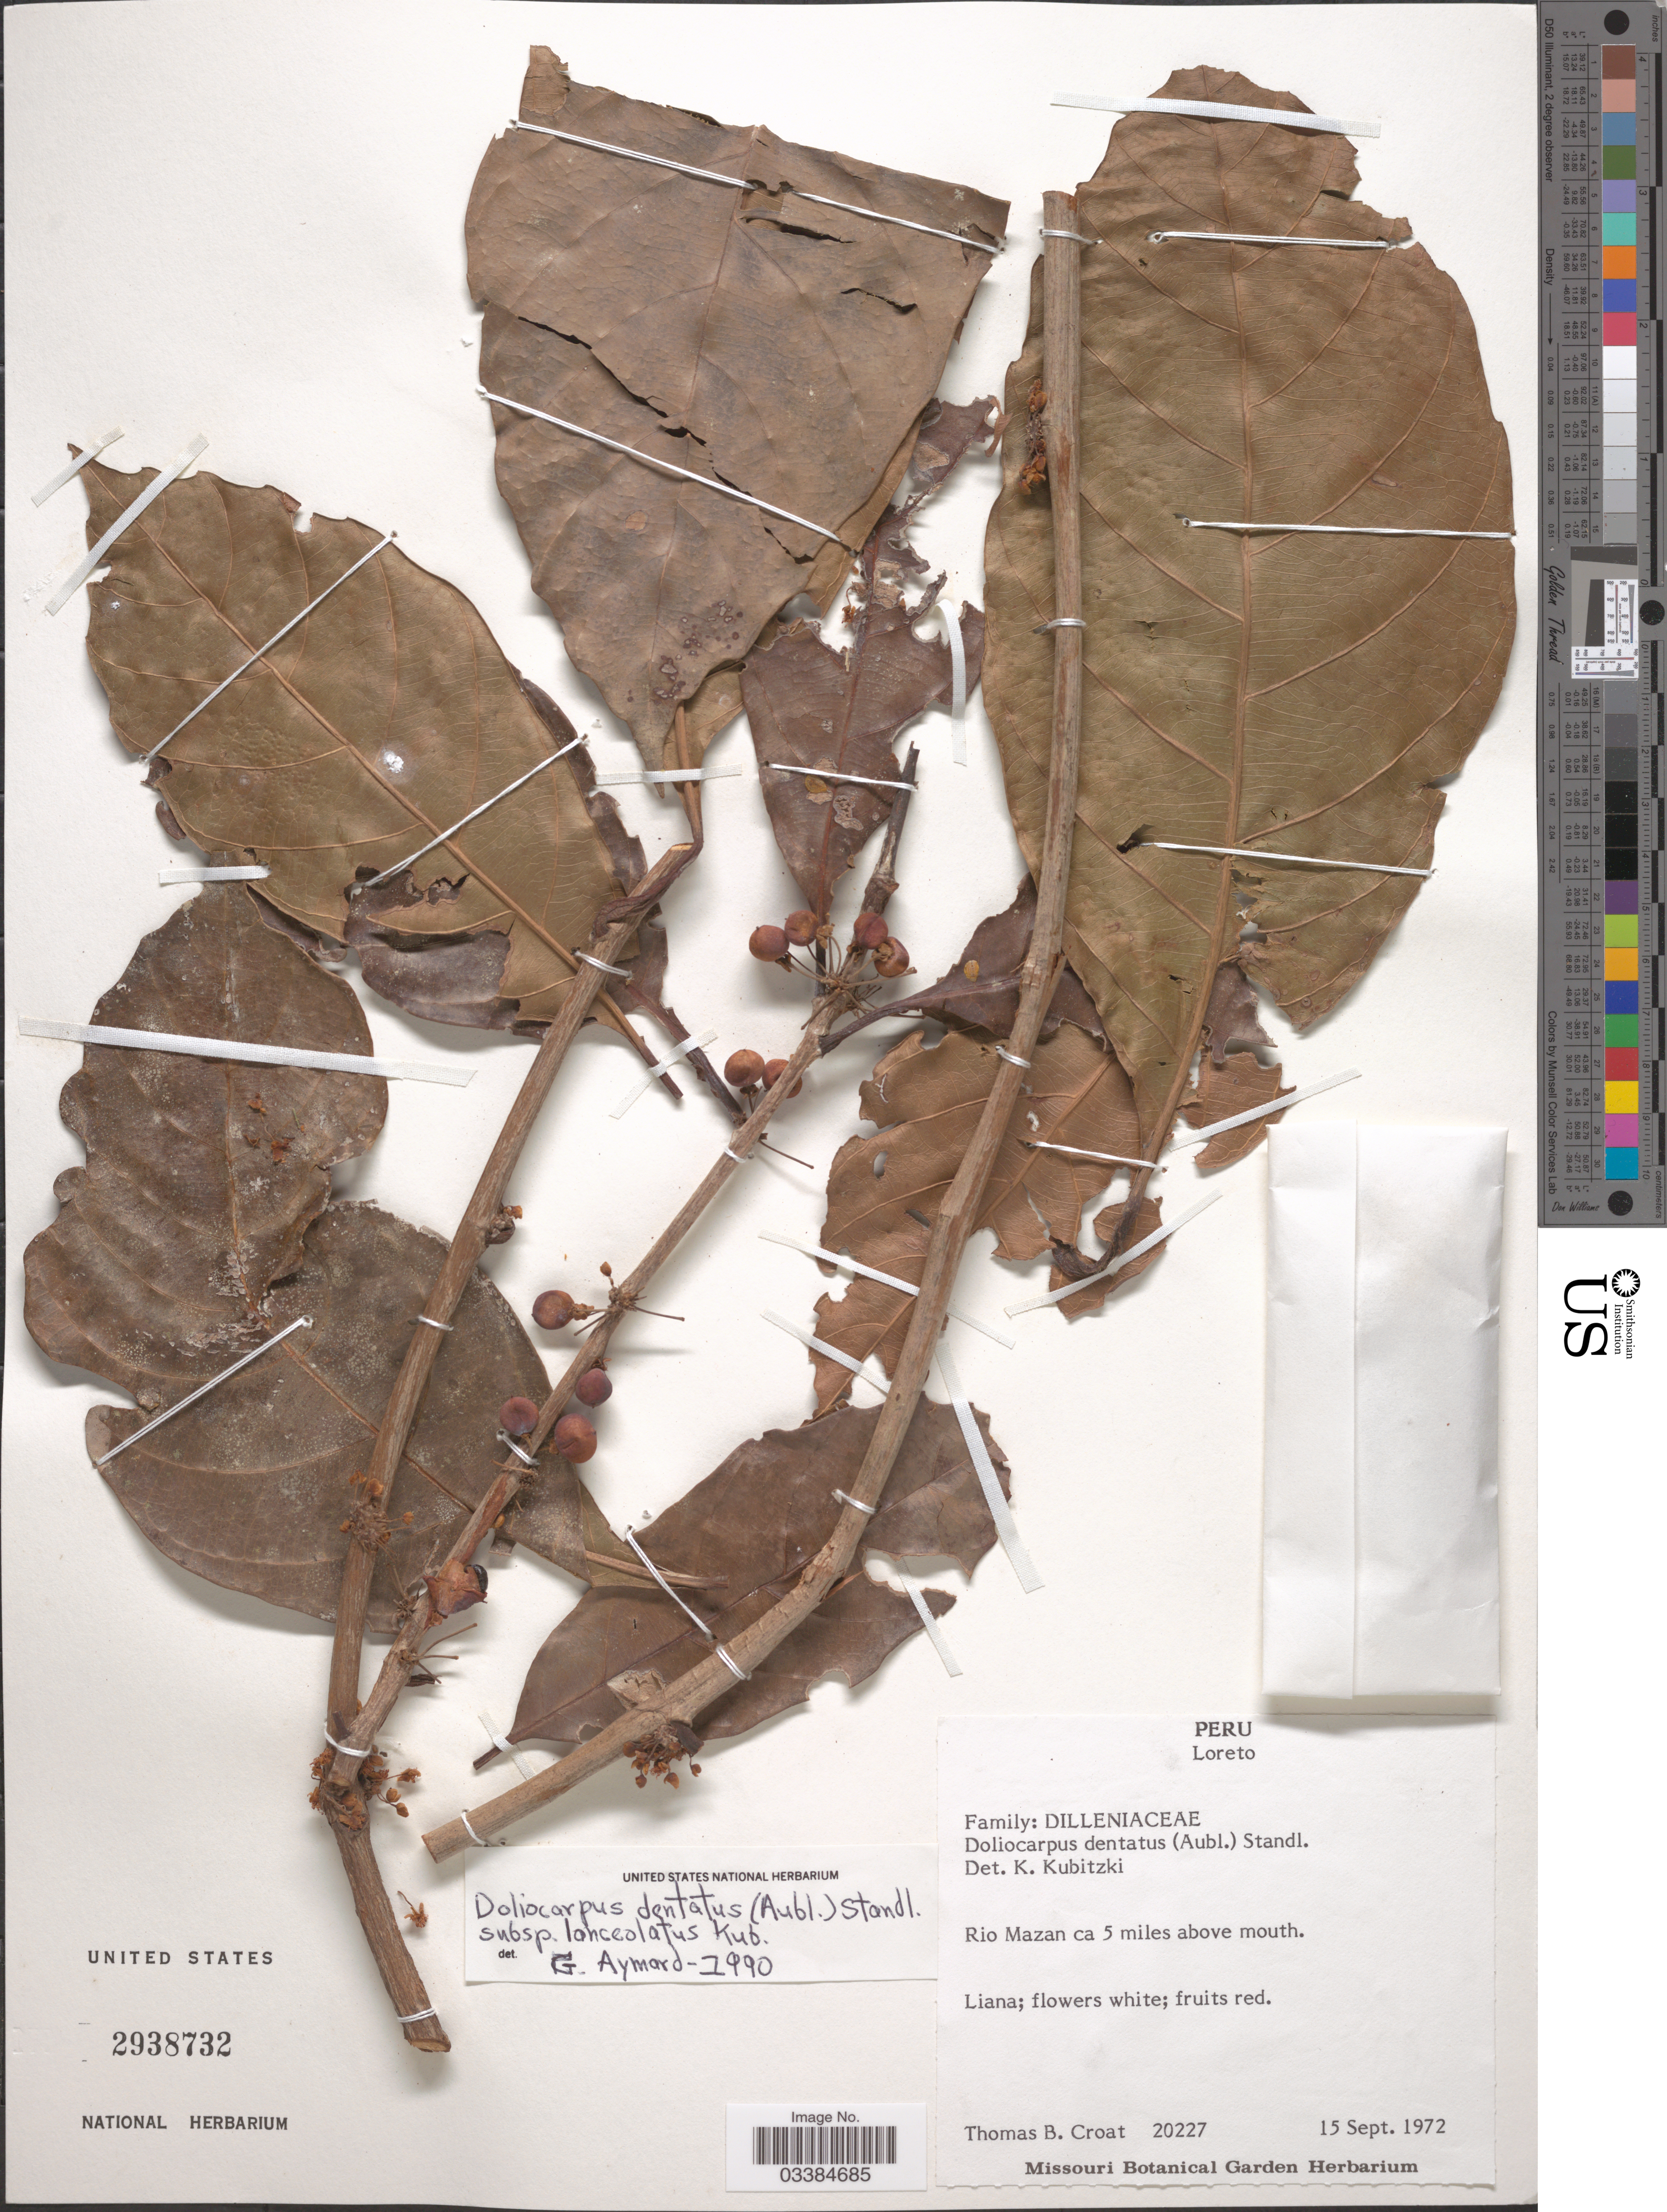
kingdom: Plantae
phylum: Tracheophyta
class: Magnoliopsida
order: Dilleniales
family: Dilleniaceae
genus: Doliocarpus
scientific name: Doliocarpus dentatus subsp. lanceolatus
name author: Kubitzki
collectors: T. B. Croat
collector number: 20227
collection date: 1972-09-15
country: Peru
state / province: Loreto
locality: Rio Mazan ca 5 miles above mouth.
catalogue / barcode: US 2938732